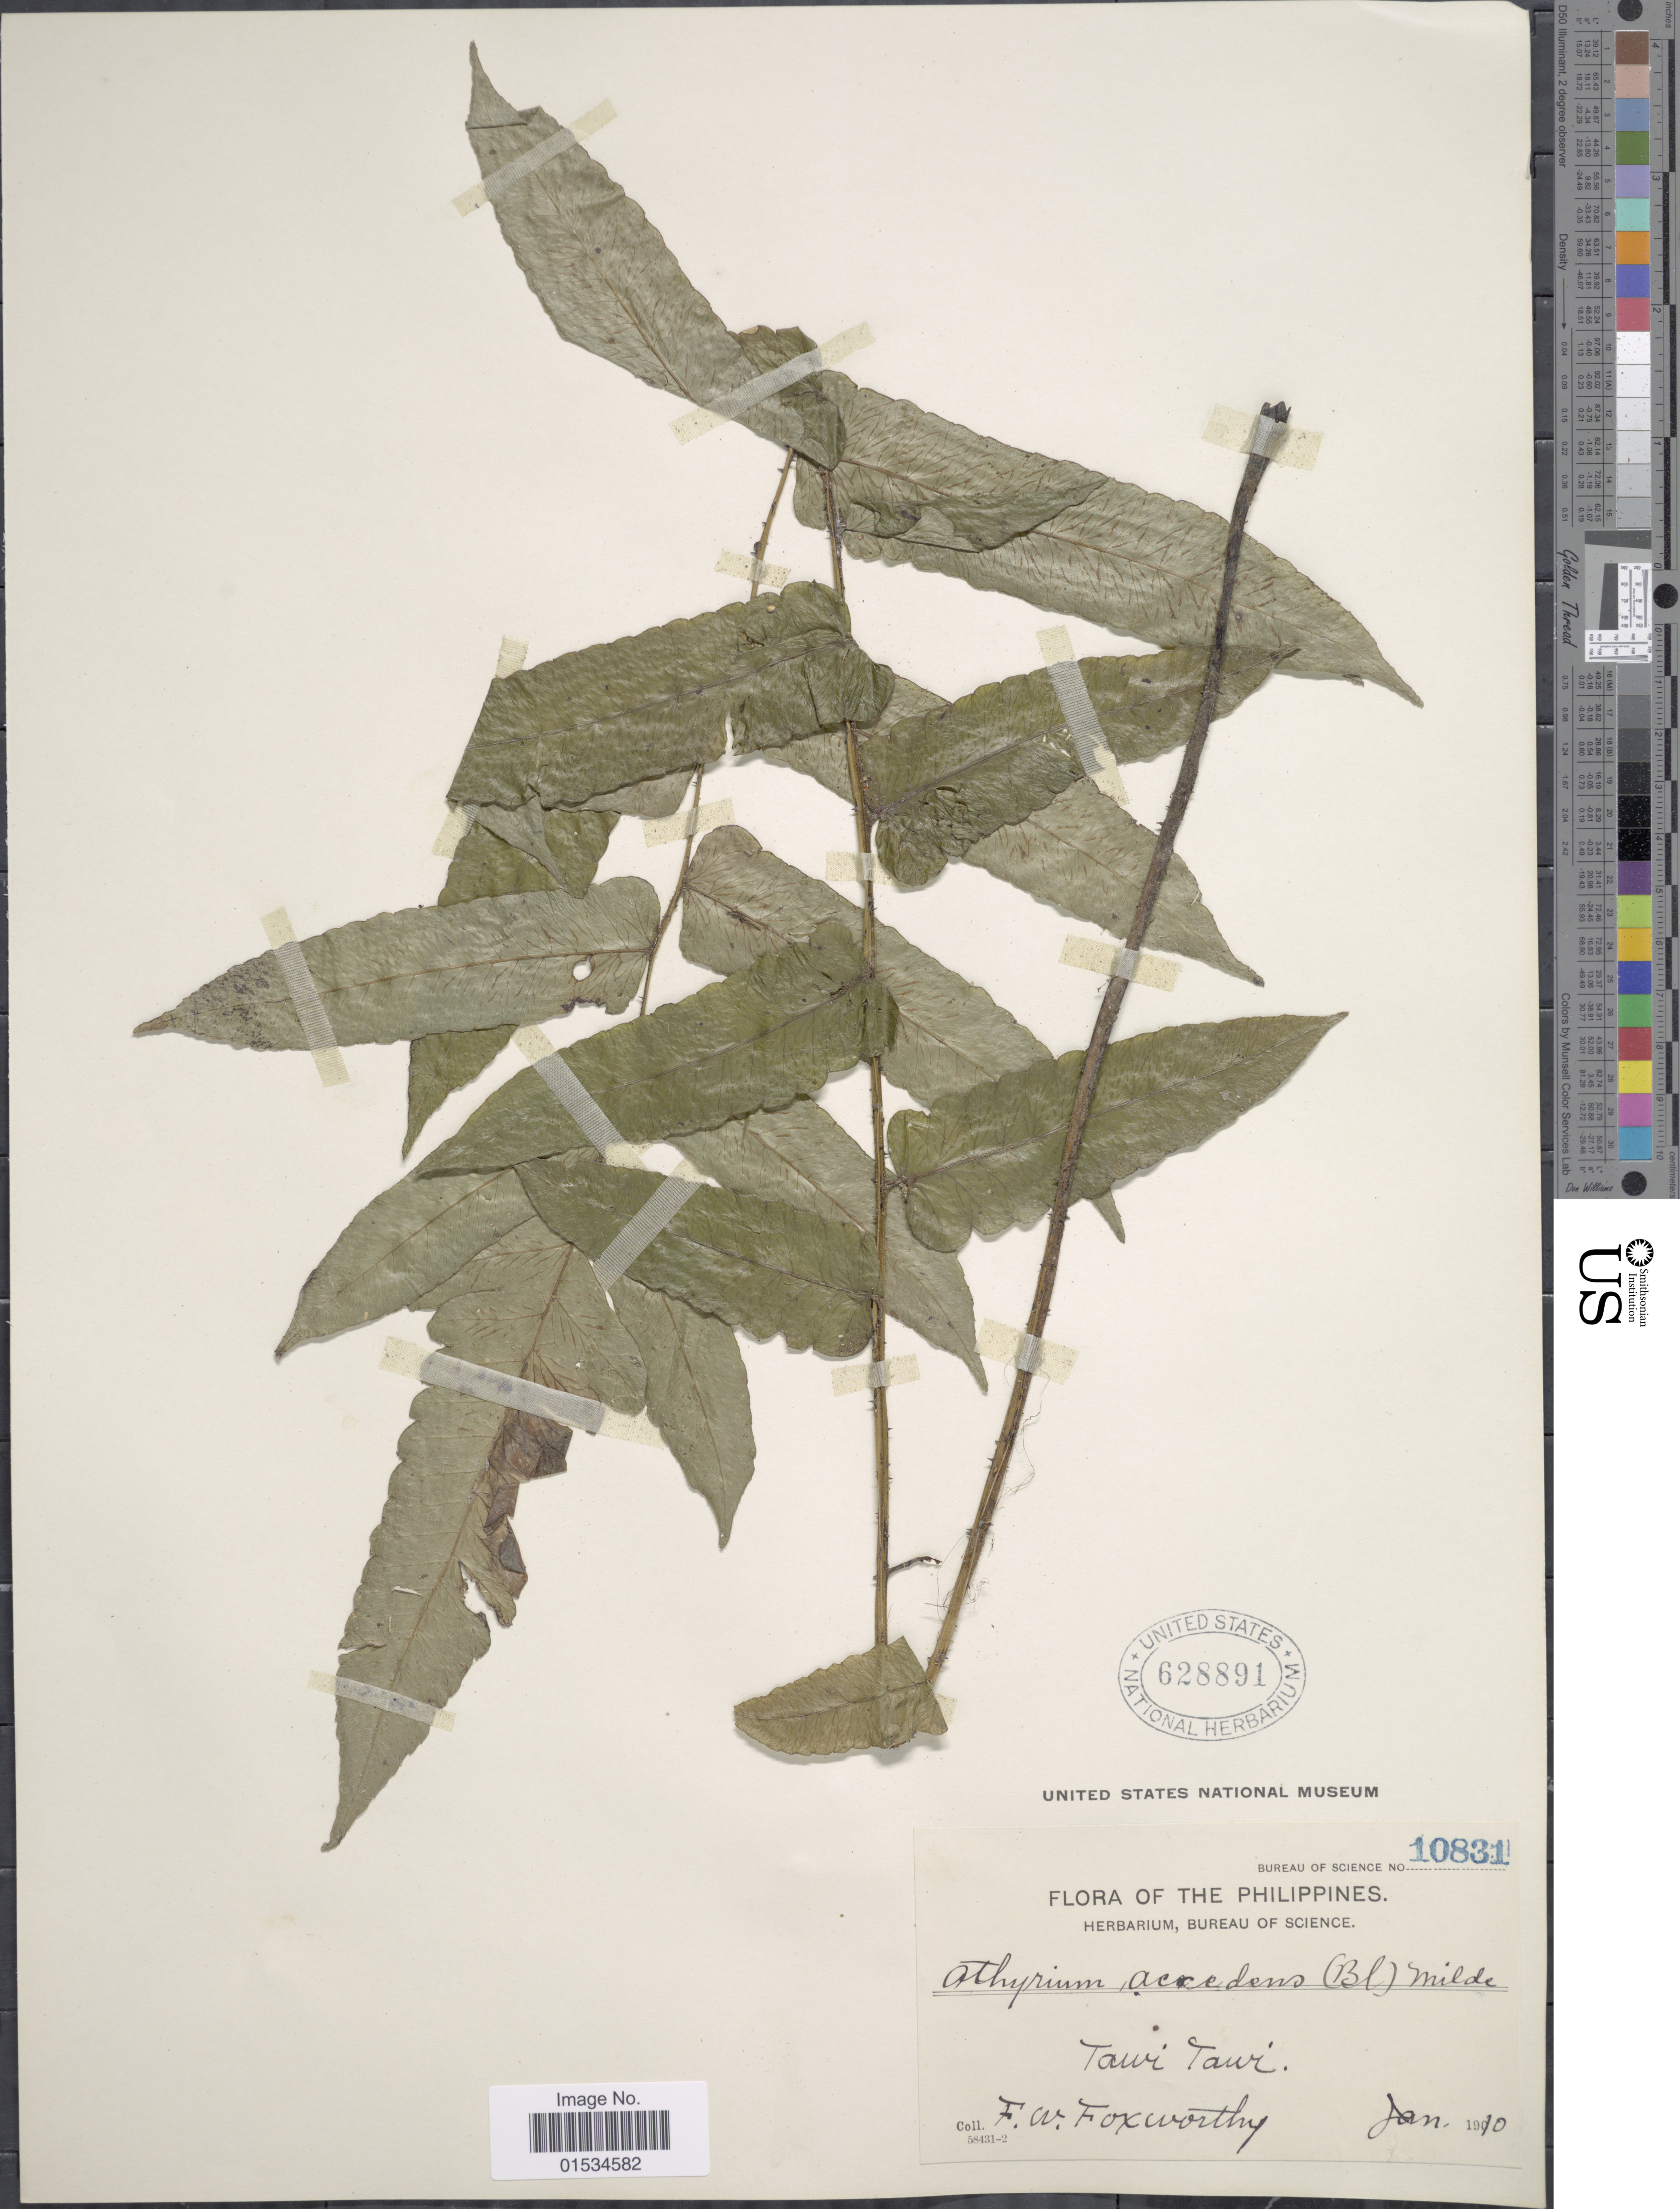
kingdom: Plantae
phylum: Tracheophyta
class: Polypodiopsida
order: Polypodiales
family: Athyriaceae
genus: Diplazium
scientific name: Diplazium accendens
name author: Blume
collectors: F. W. Foxworthy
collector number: Bureau of Science 10831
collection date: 1910-01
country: Philippines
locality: Taur Taur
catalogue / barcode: US 628891